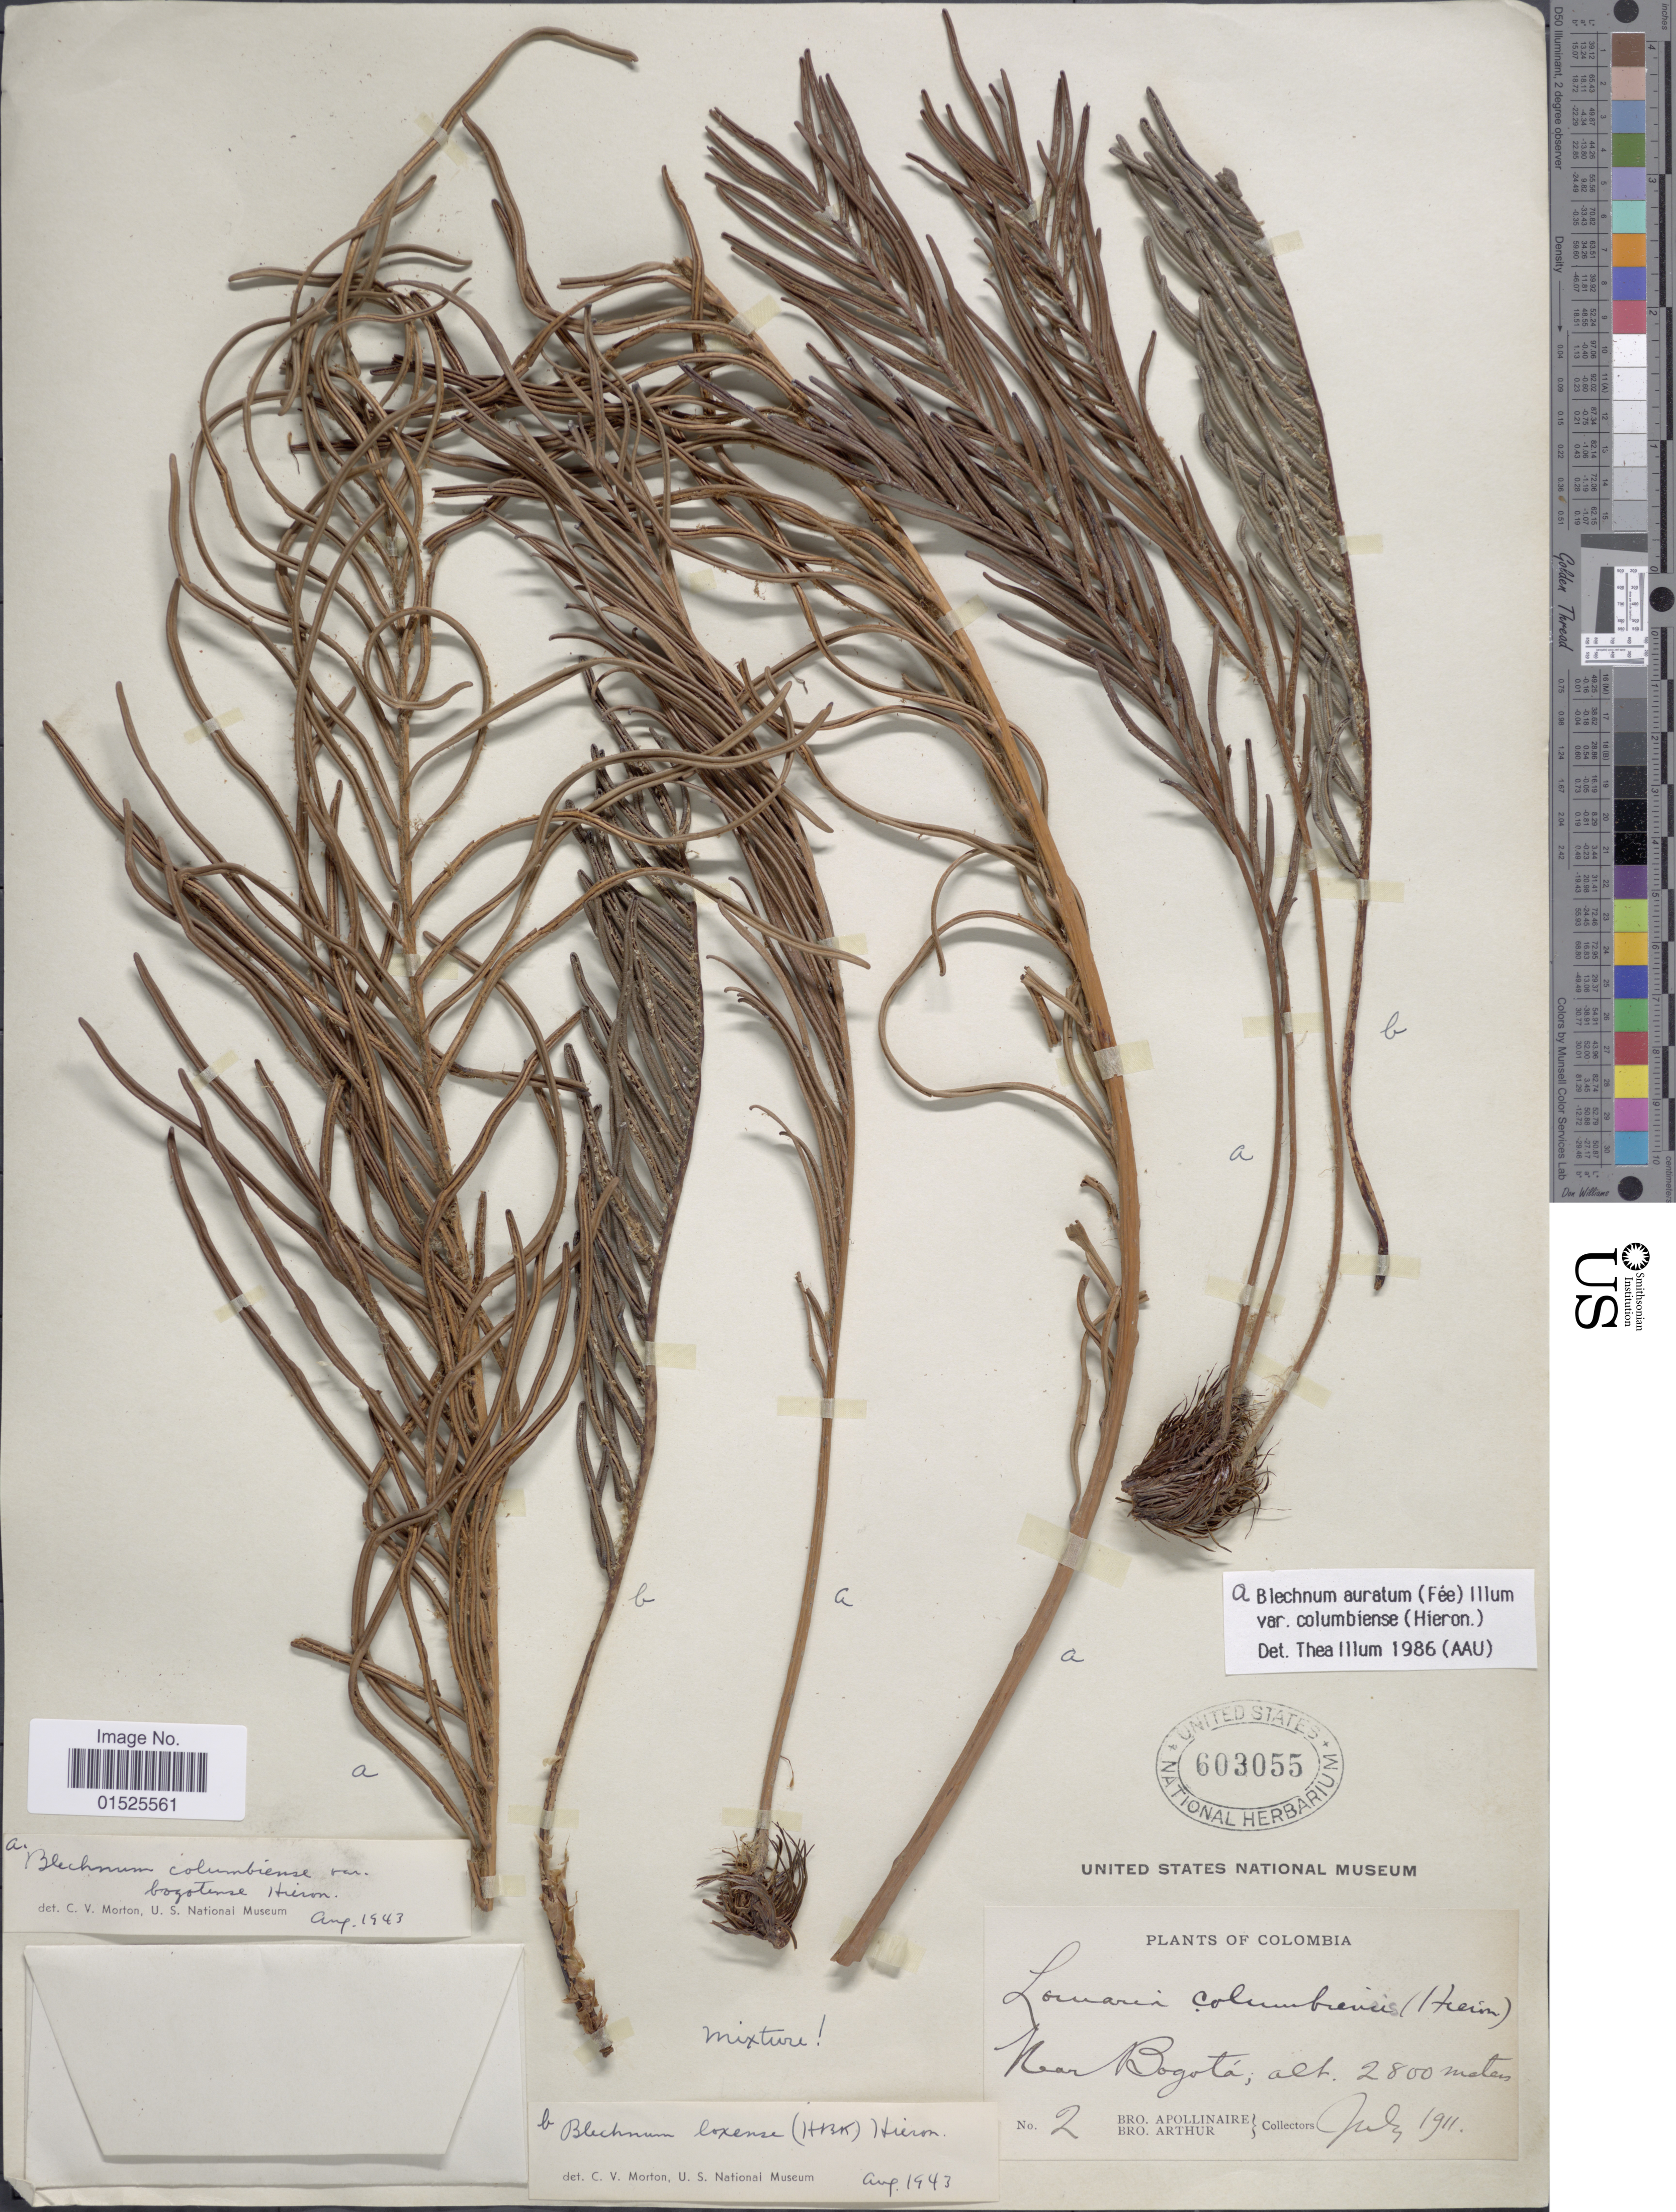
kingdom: Plantae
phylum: Tracheophyta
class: Polypodiopsida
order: Polypodiales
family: Blechnaceae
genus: Blechnum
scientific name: Blechnum columbiense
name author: Hieron.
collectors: Bro. Apollinaire & Bro. Arthur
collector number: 2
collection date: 1911-07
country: Colombia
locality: Near Bogotá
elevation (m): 2800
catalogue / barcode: US 603055